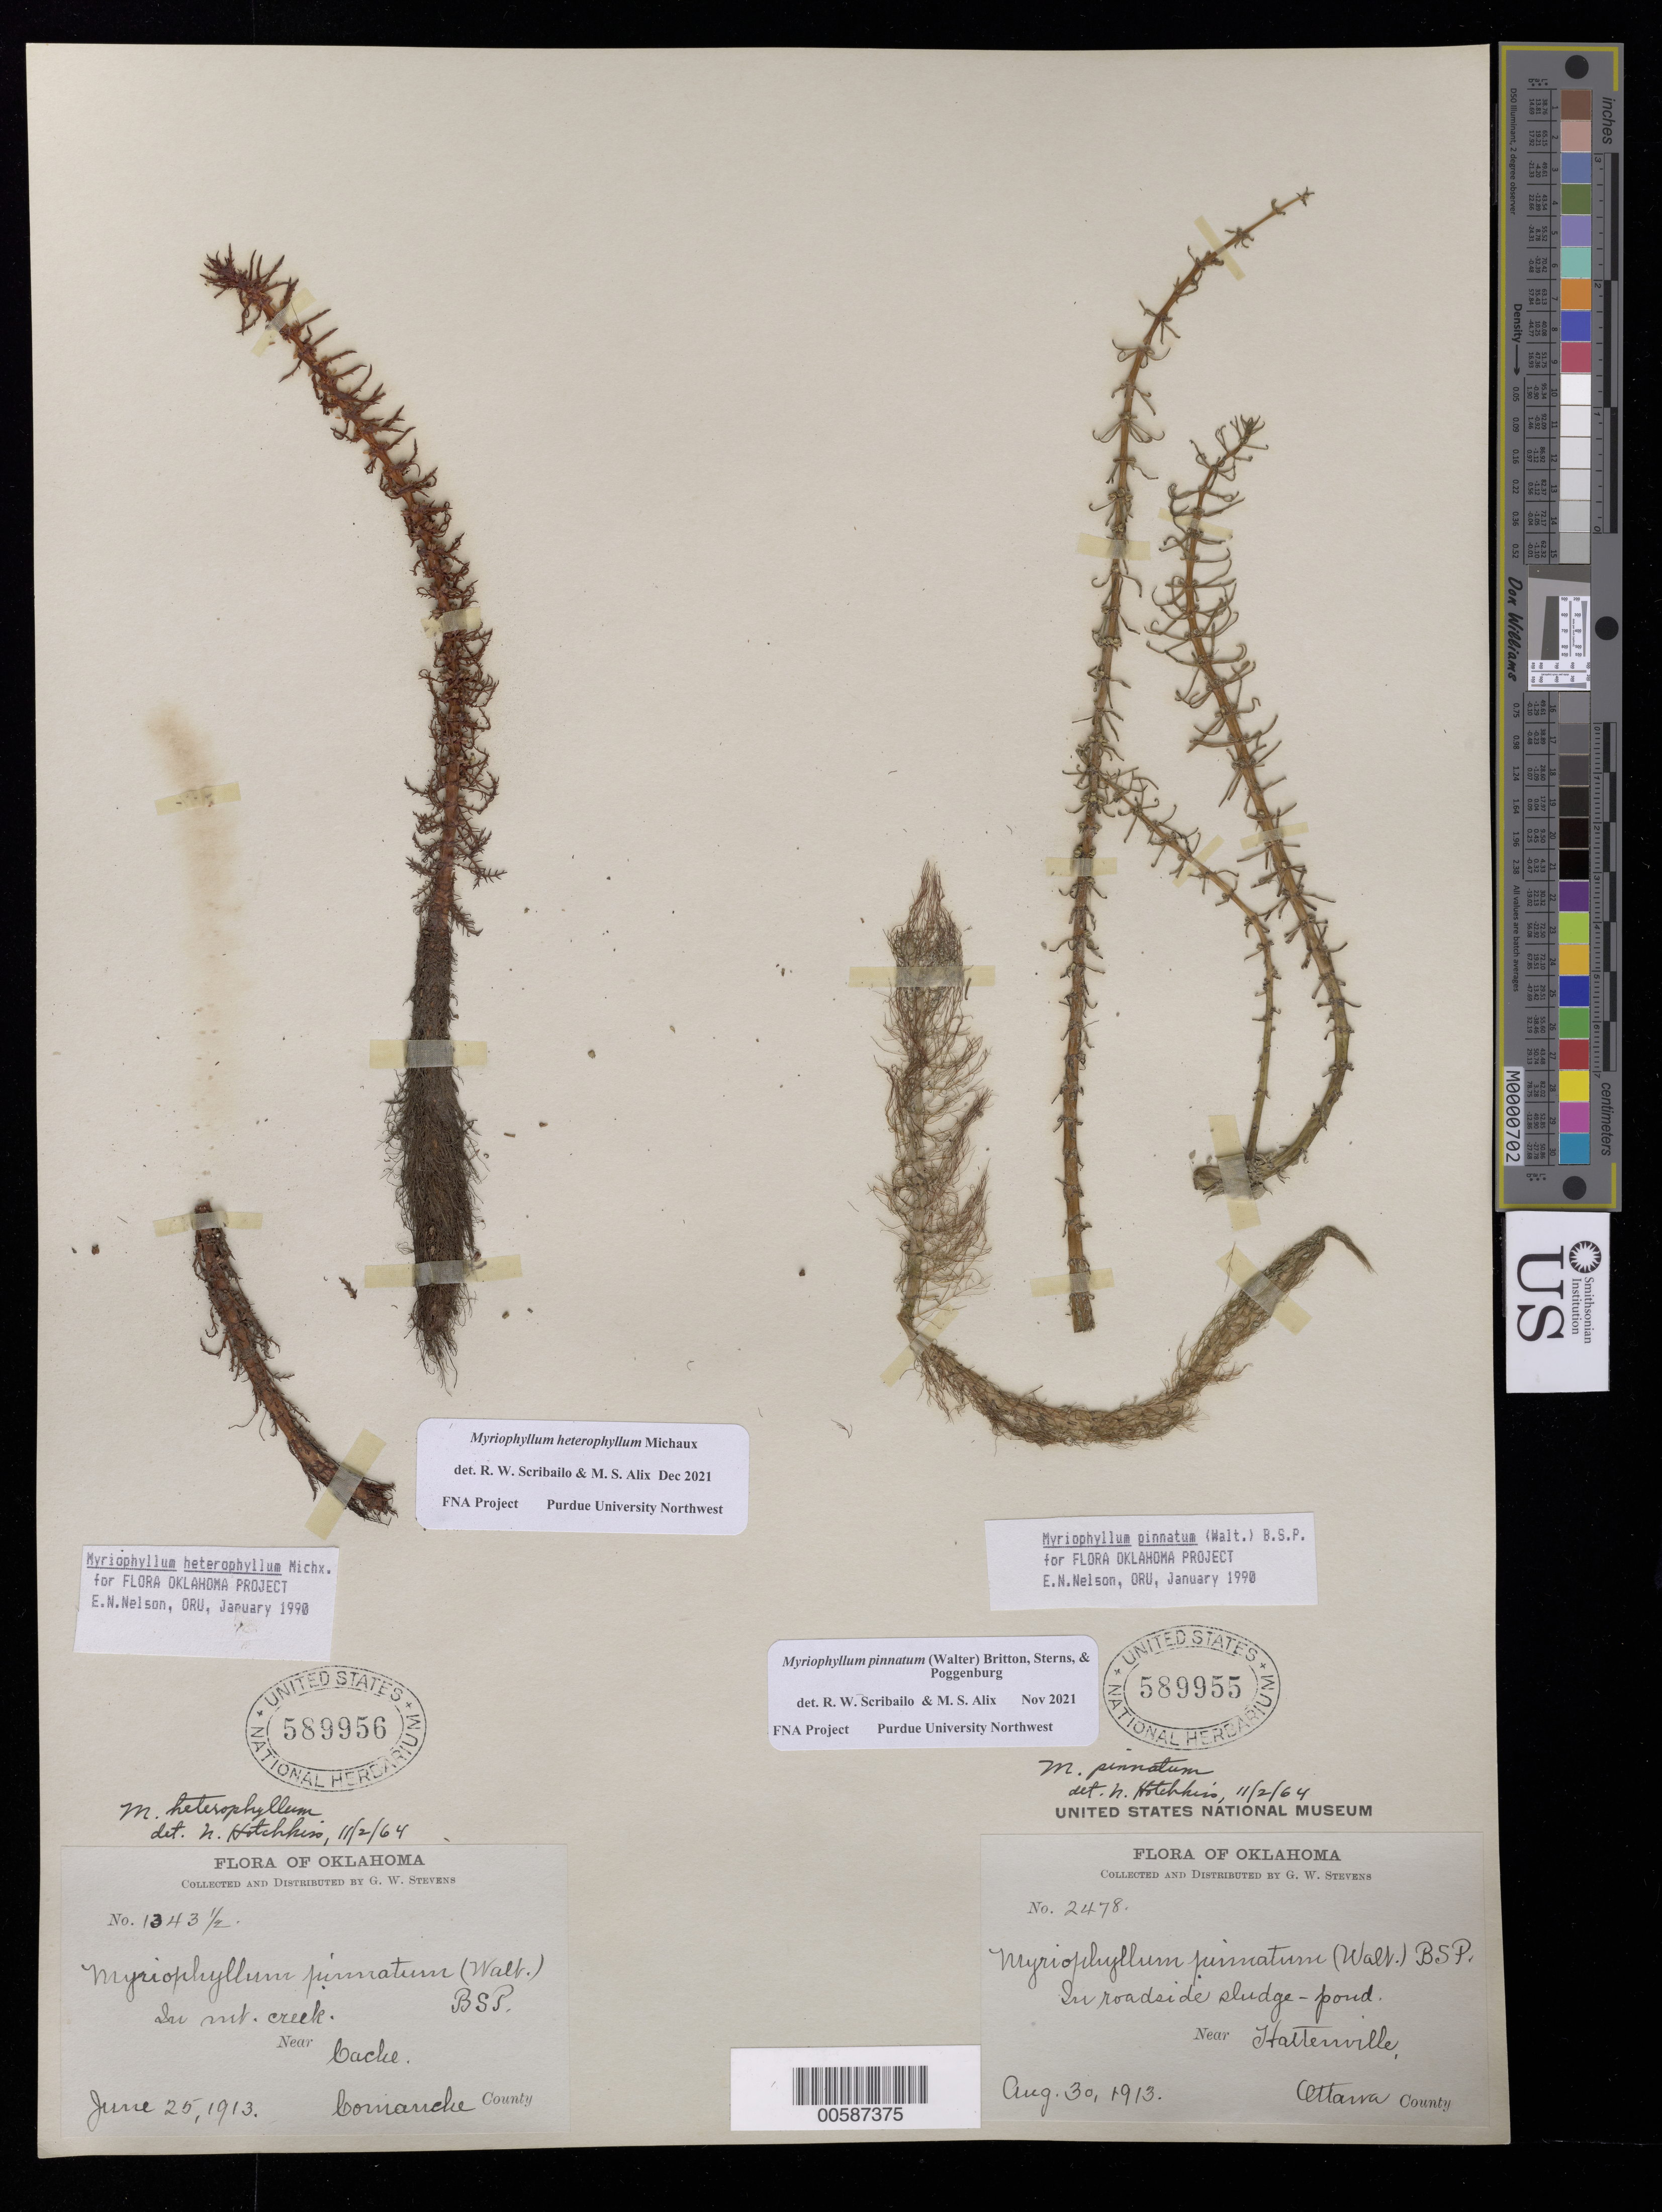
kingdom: Plantae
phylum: Tracheophyta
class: Magnoliopsida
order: Saxifragales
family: Haloragaceae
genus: Myriophyllum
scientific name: Myriophyllum pinnatum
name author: (Walter) Britton, Stearns & Poggenb.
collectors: G. W. Stevens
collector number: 2478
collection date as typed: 30 Aug 1913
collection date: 1913-08-30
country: United States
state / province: Oklahoma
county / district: Ottawa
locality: Near Hattenville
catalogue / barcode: US 589955